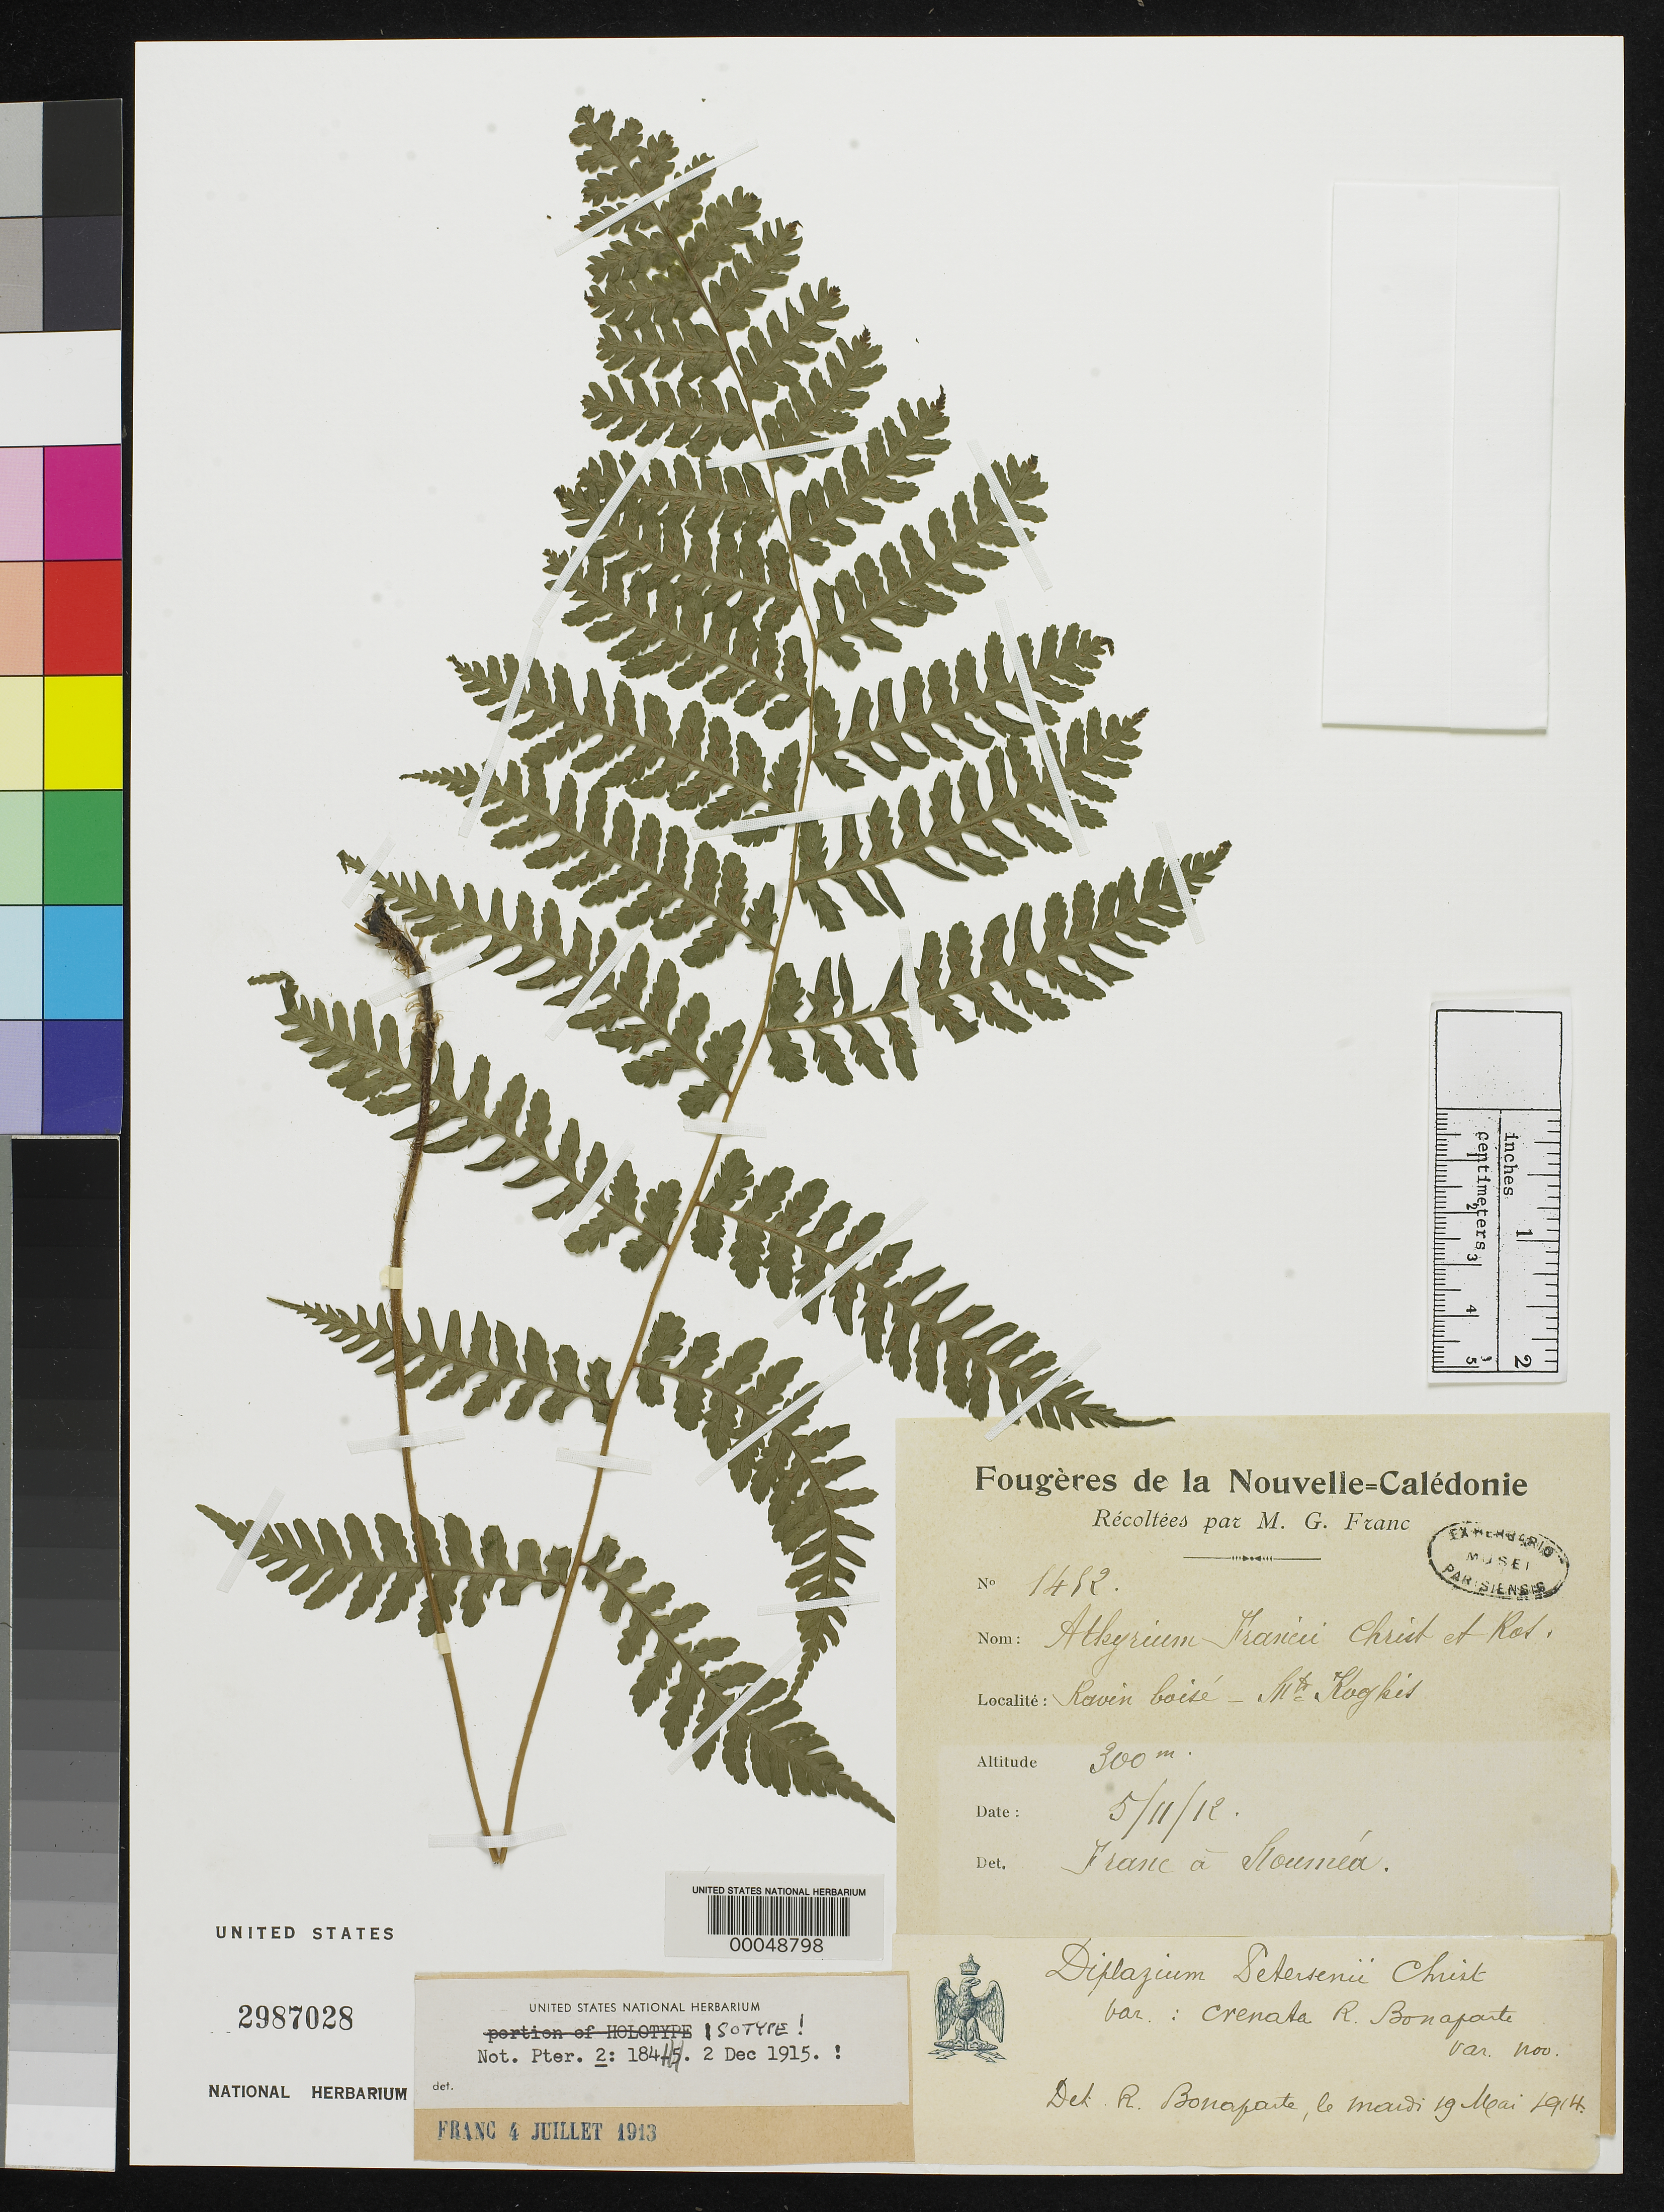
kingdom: Plantae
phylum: Tracheophyta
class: Polypodiopsida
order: Polypodiales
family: Athyriaceae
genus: Diplazium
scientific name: Diplazium petersenii var. crenatum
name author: Bonap.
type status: Isotype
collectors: I. Franc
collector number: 1452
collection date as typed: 05 Nov 1912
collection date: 1912-11-05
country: New Caledonia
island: New Caledonia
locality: Mt. Koghis.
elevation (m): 300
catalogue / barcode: US 2987028